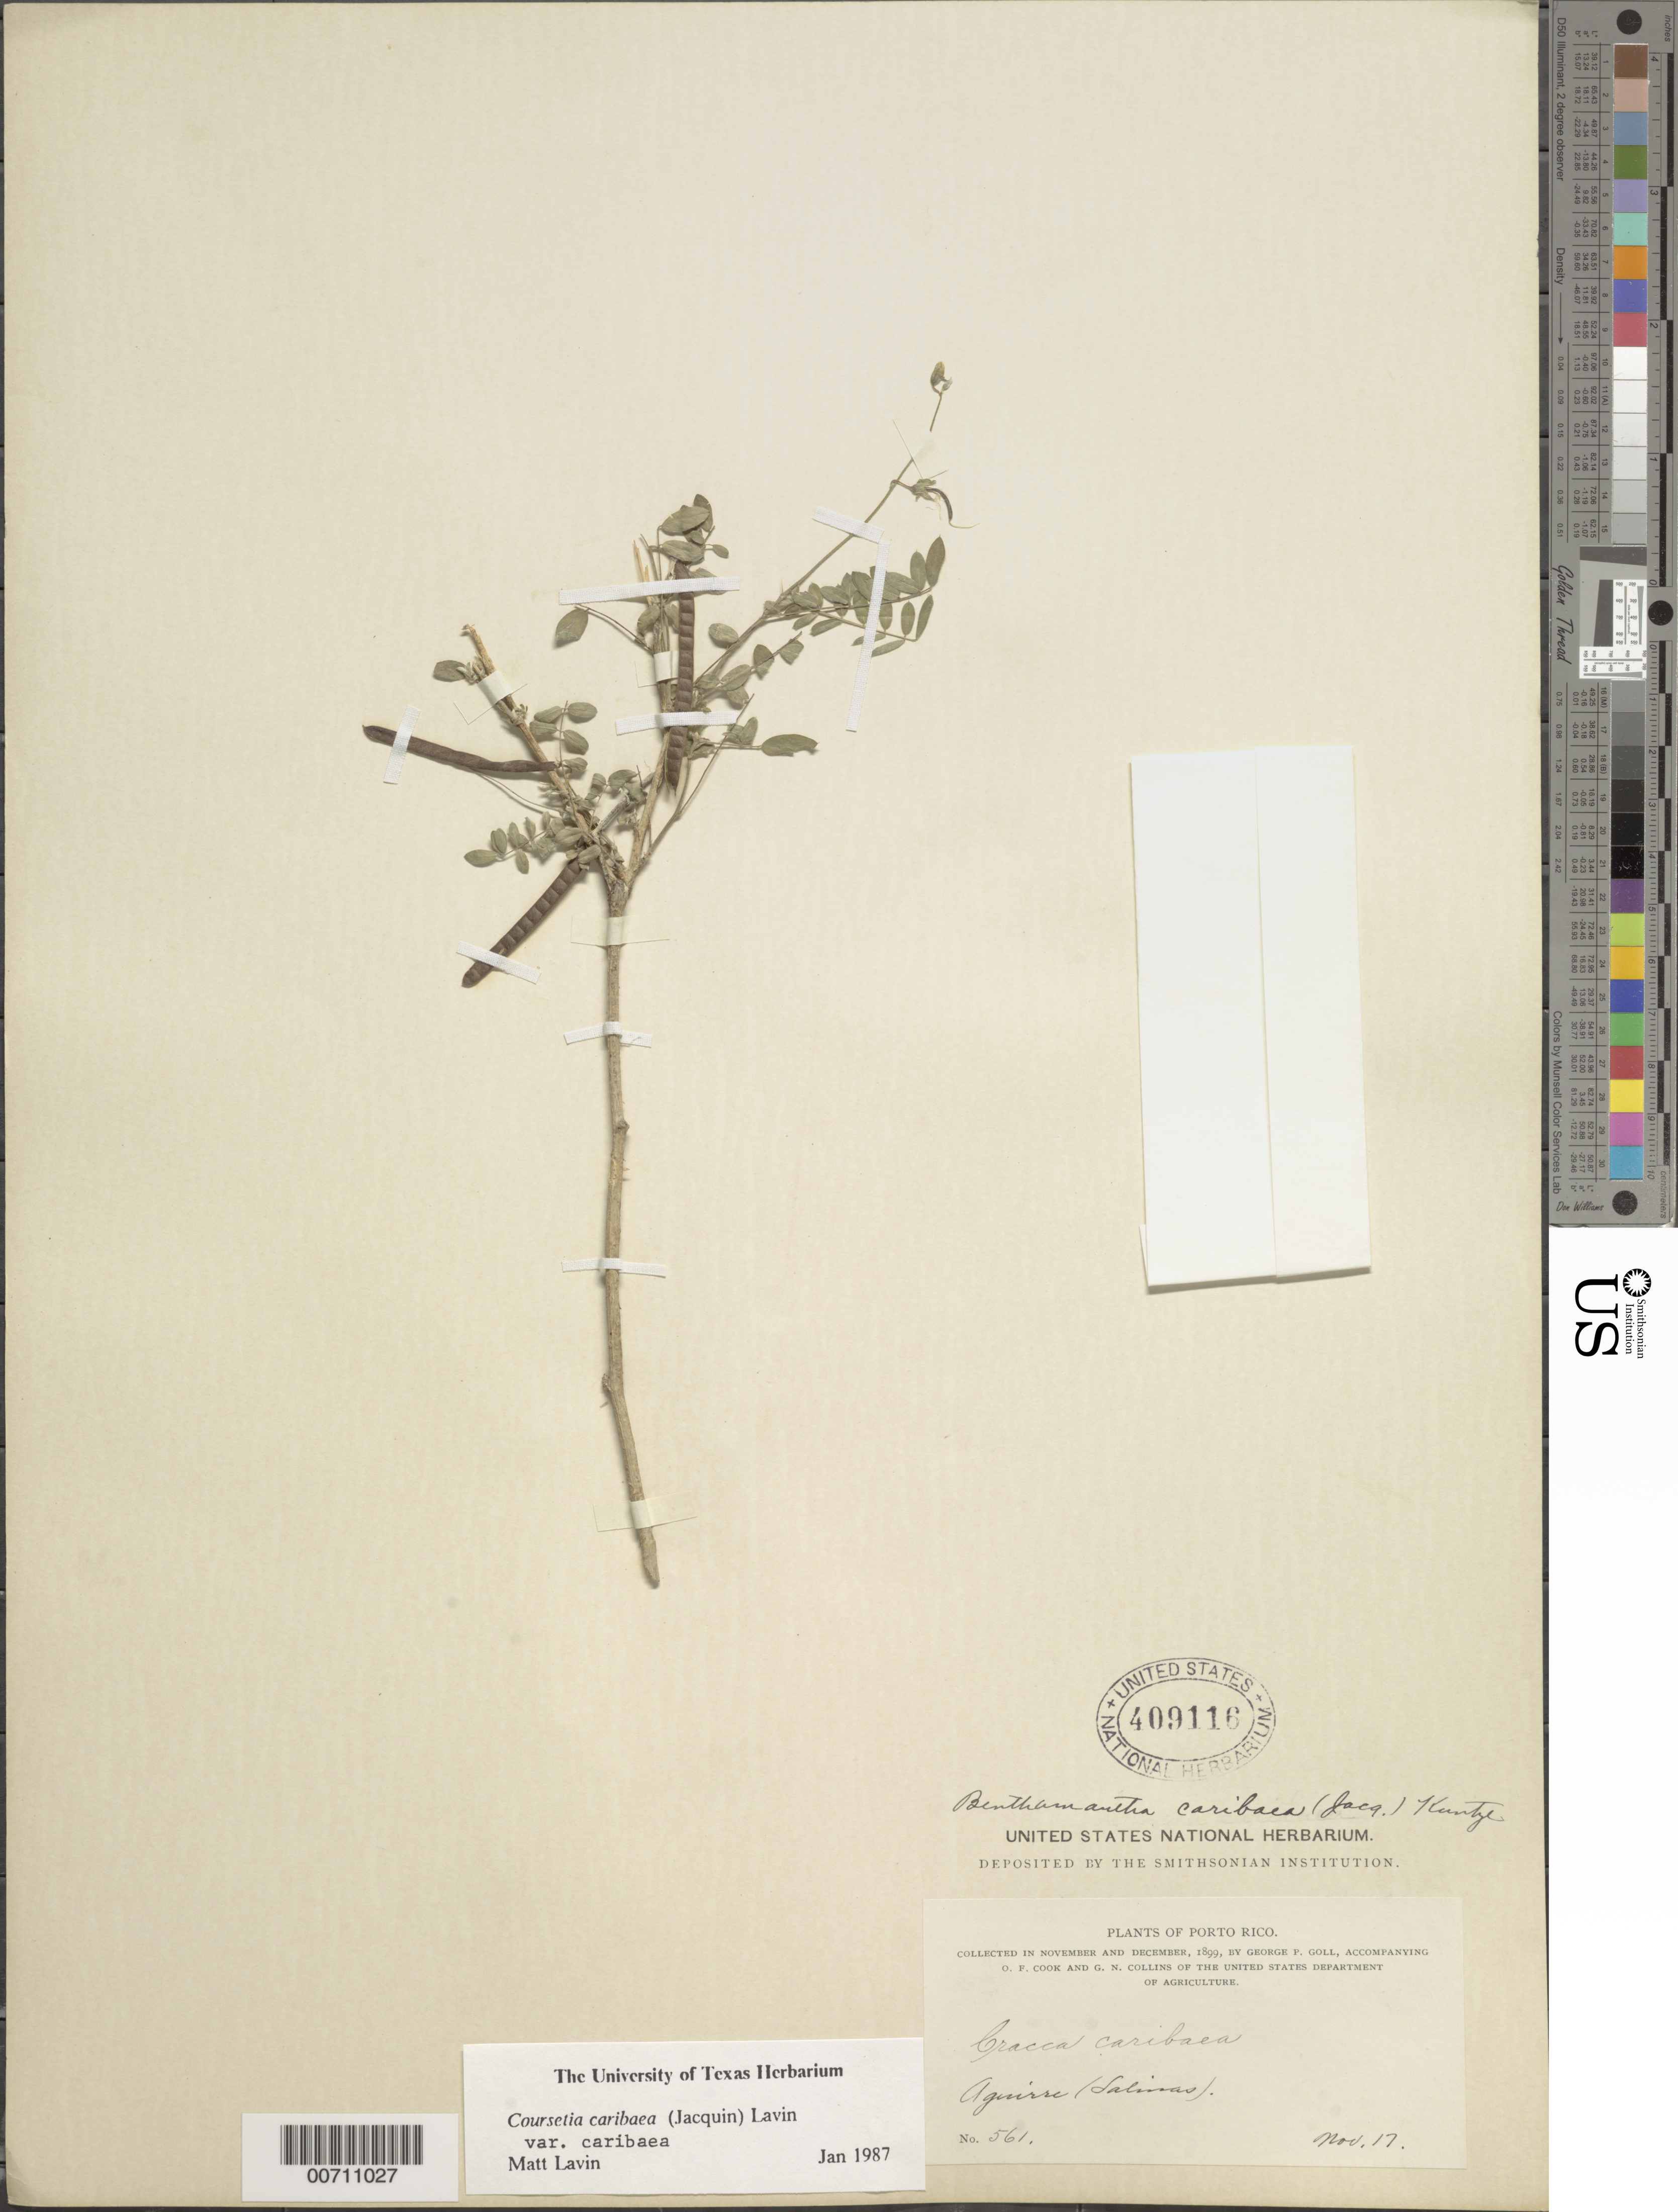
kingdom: Plantae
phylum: Tracheophyta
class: Magnoliopsida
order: Fabales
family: Fabaceae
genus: Coursetia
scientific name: Coursetia caribaea var. caribaea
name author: (Jacq.) Lavin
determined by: Lavin, M.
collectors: G. Goll, O. F. Cook & G. Collins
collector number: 561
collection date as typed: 17 Nov 1899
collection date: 1899-11-17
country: Puerto Rico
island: Greater Antilles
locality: Aguirre (Salinas)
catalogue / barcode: US 409116